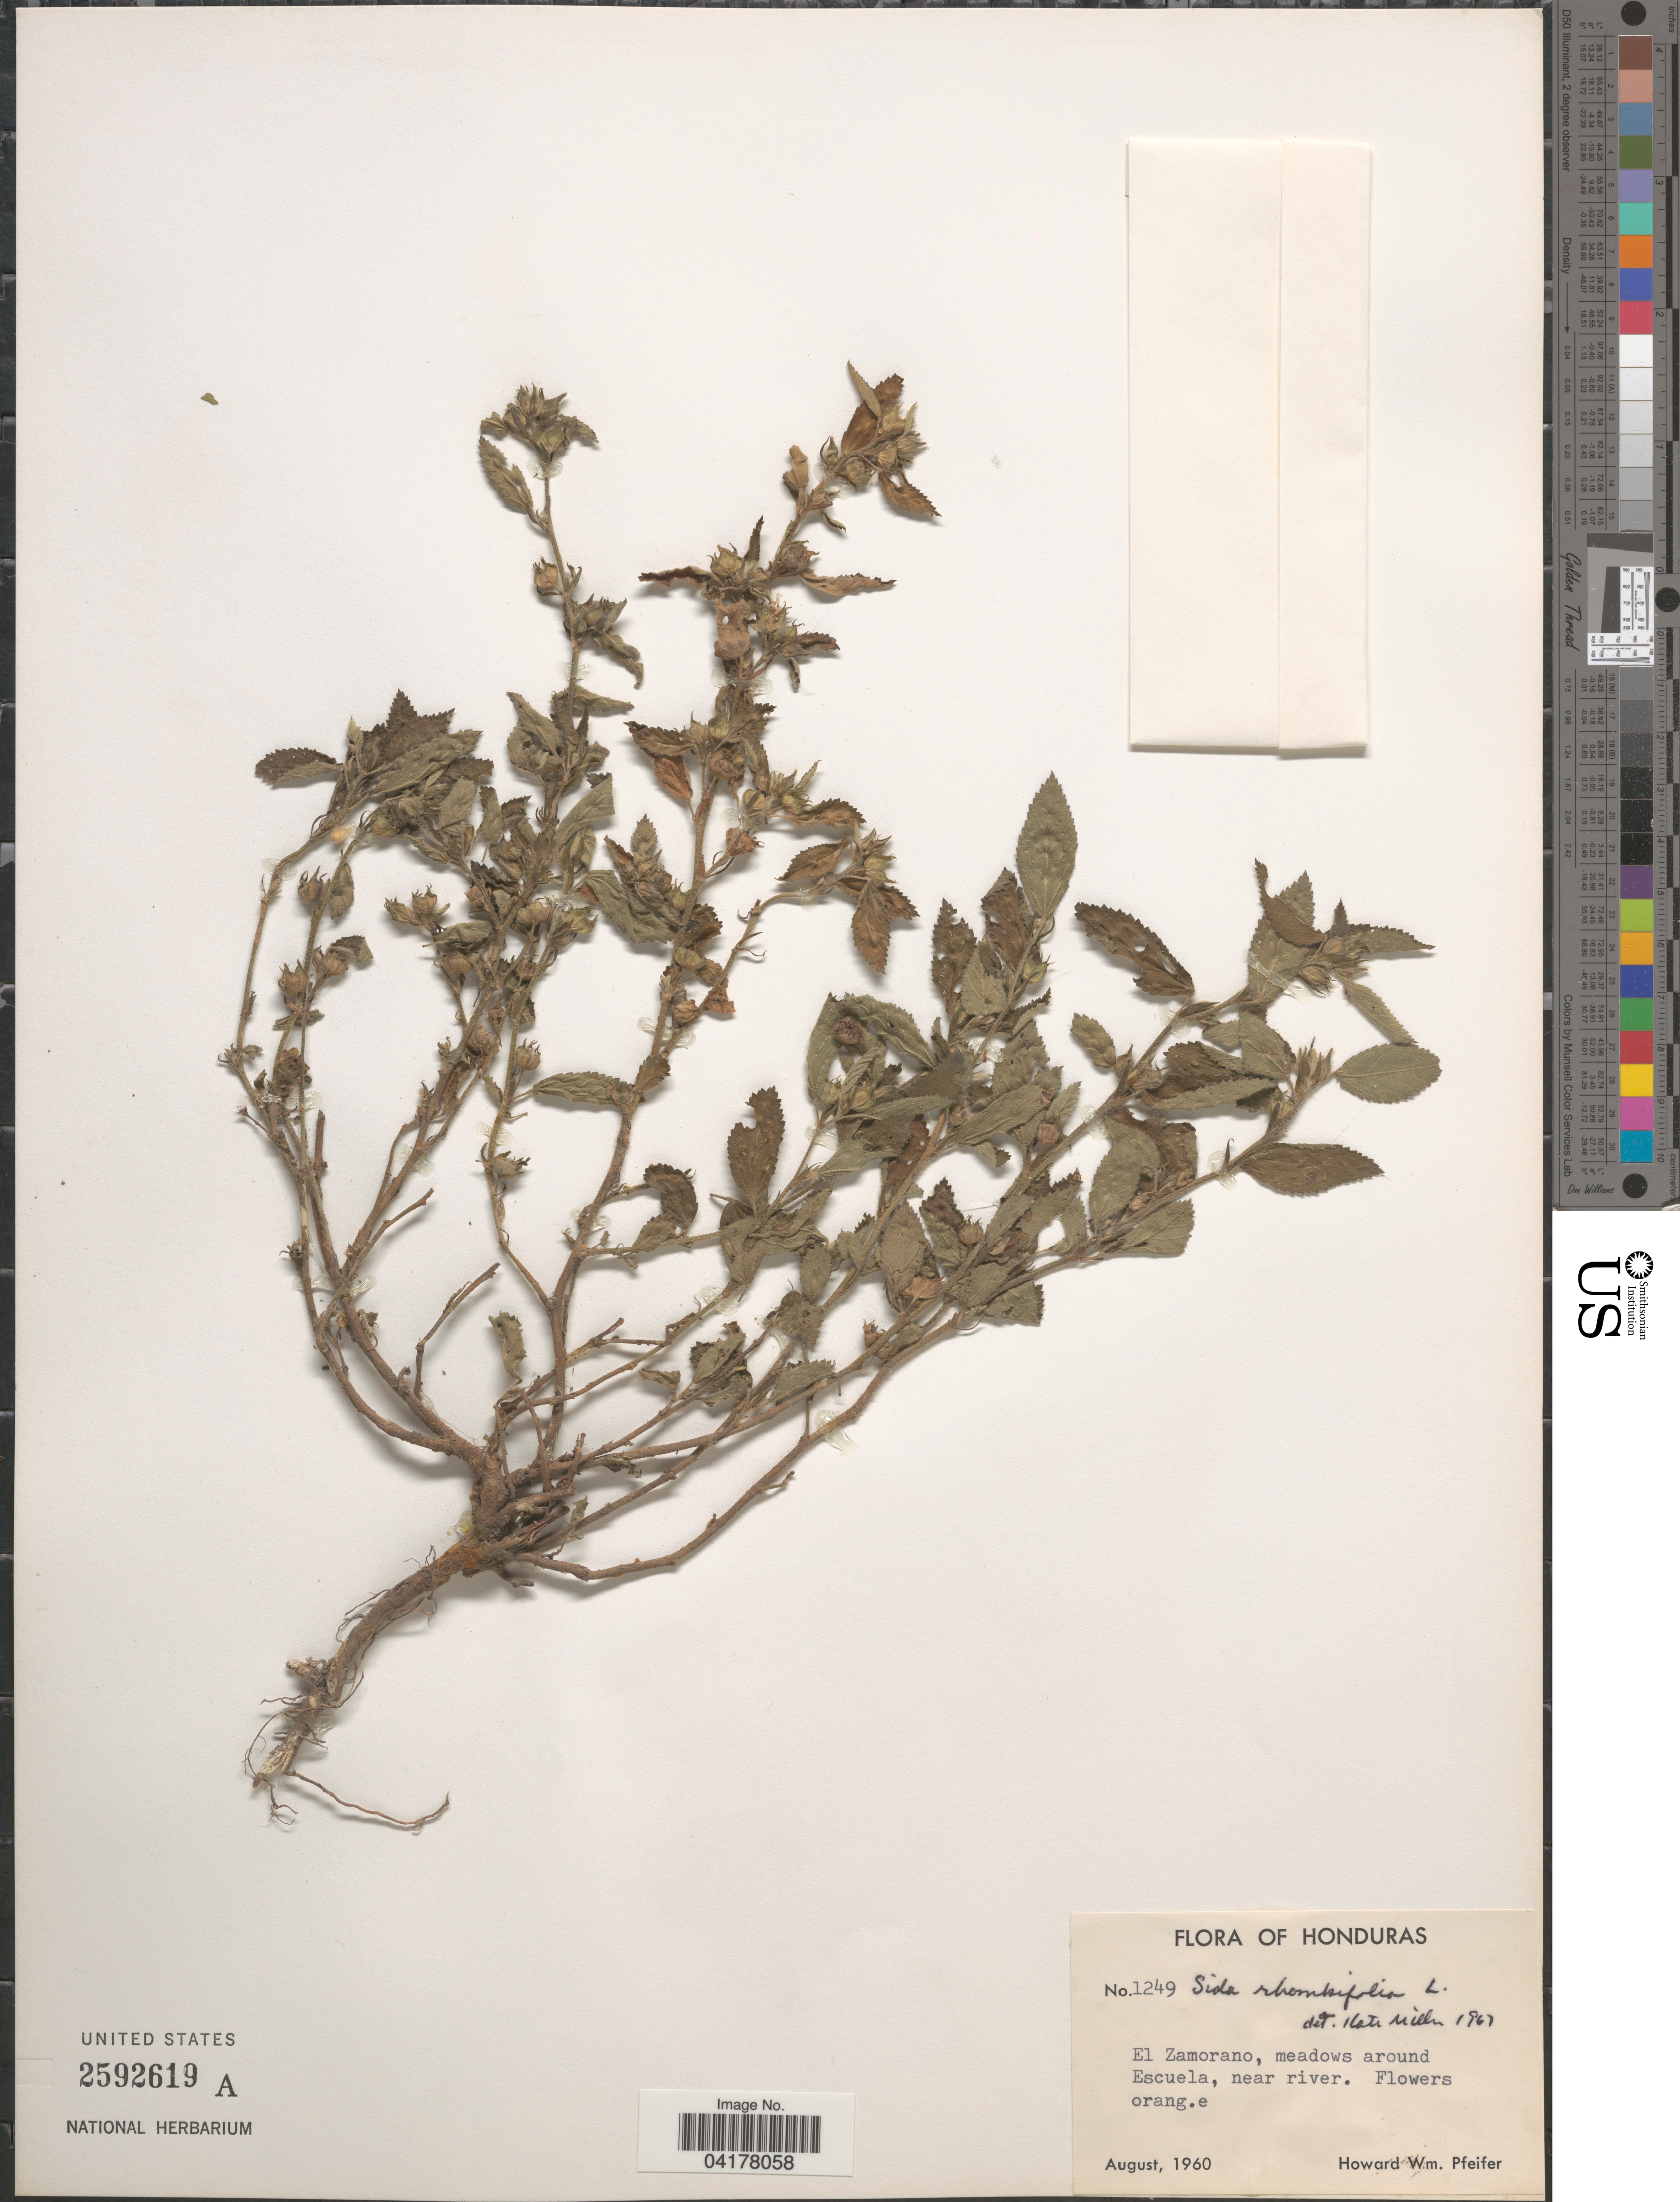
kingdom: Plantae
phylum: Tracheophyta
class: Magnoliopsida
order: Malvales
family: Malvaceae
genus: Sida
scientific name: Sida rhombifolia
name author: L.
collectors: H. W. Pfeifer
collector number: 1249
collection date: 1960-08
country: Honduras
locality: El Zamorano, meadows around Escuela, near river.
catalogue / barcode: US 2592619A